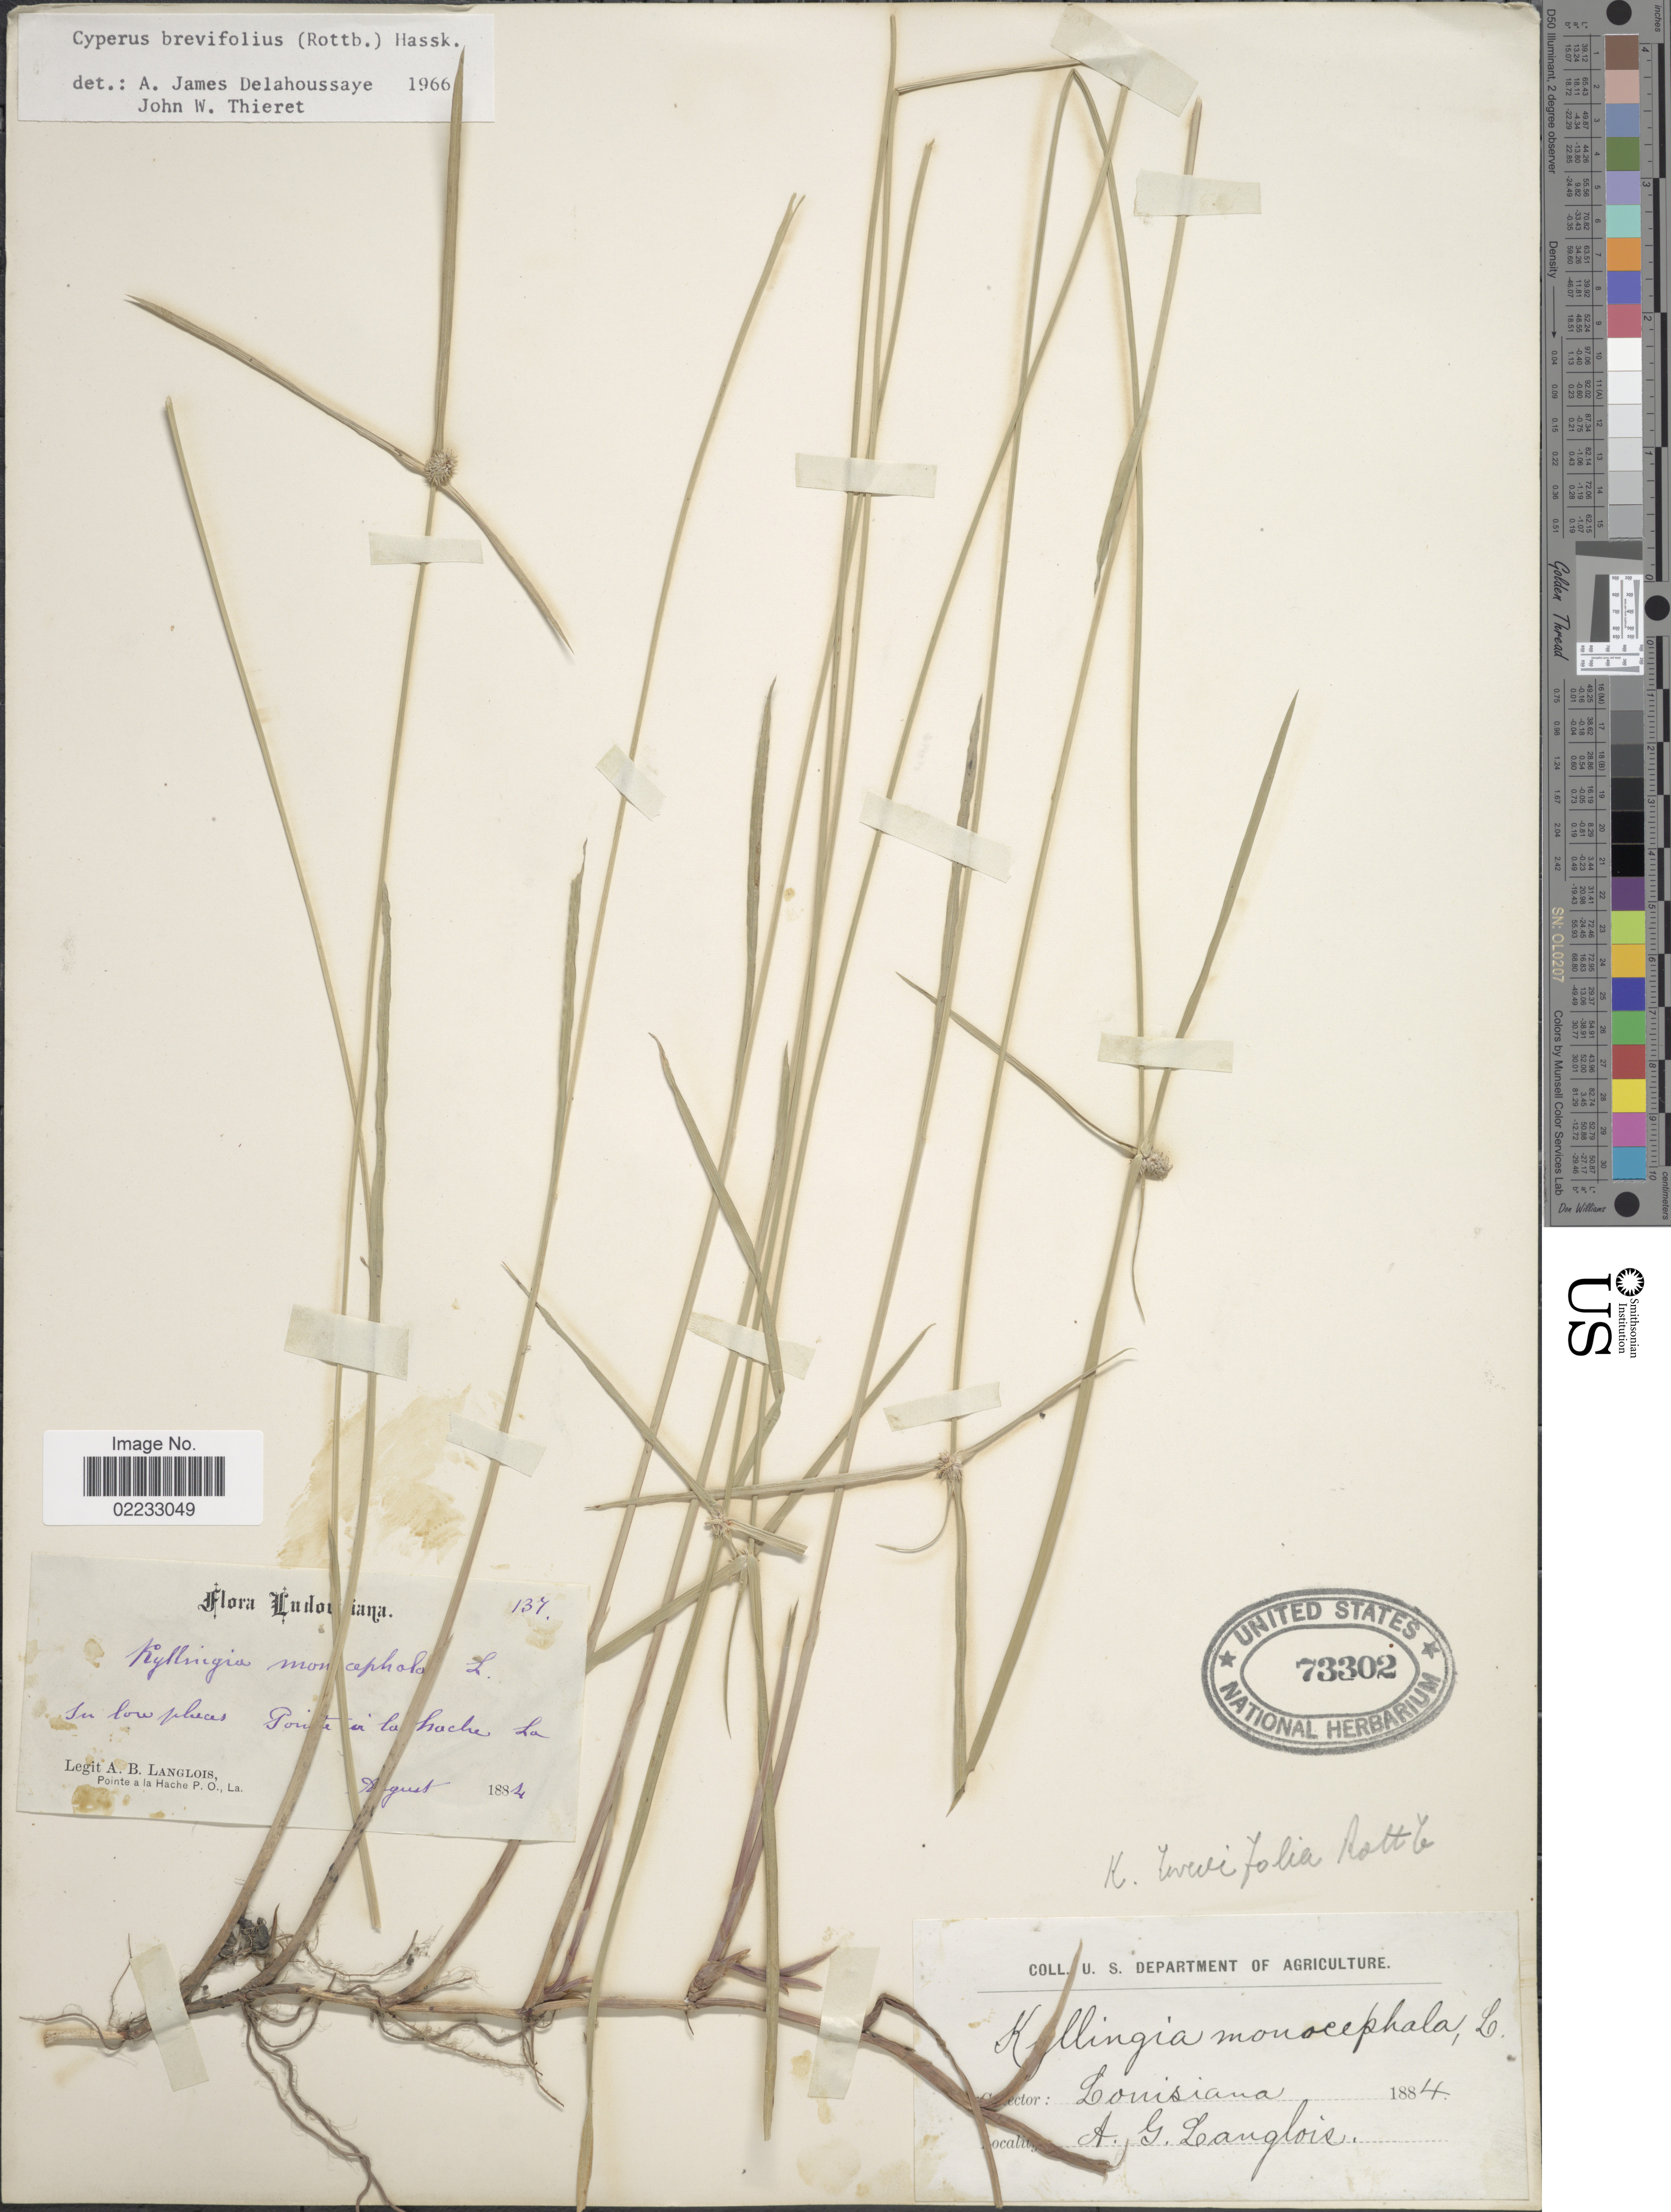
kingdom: Plantae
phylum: Tracheophyta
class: Liliopsida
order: Poales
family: Cyperaceae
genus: Cyperus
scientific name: Cyperus brevifolius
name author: (Rottb.) Hassk.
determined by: Strong, M. T., (US), Smithsonian Institution - National Museum of Natural History (UNITED STATES)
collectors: A. Langlois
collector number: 137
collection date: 1884-08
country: United States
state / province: Louisiana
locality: Pointe à la Hache,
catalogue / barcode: US 73302